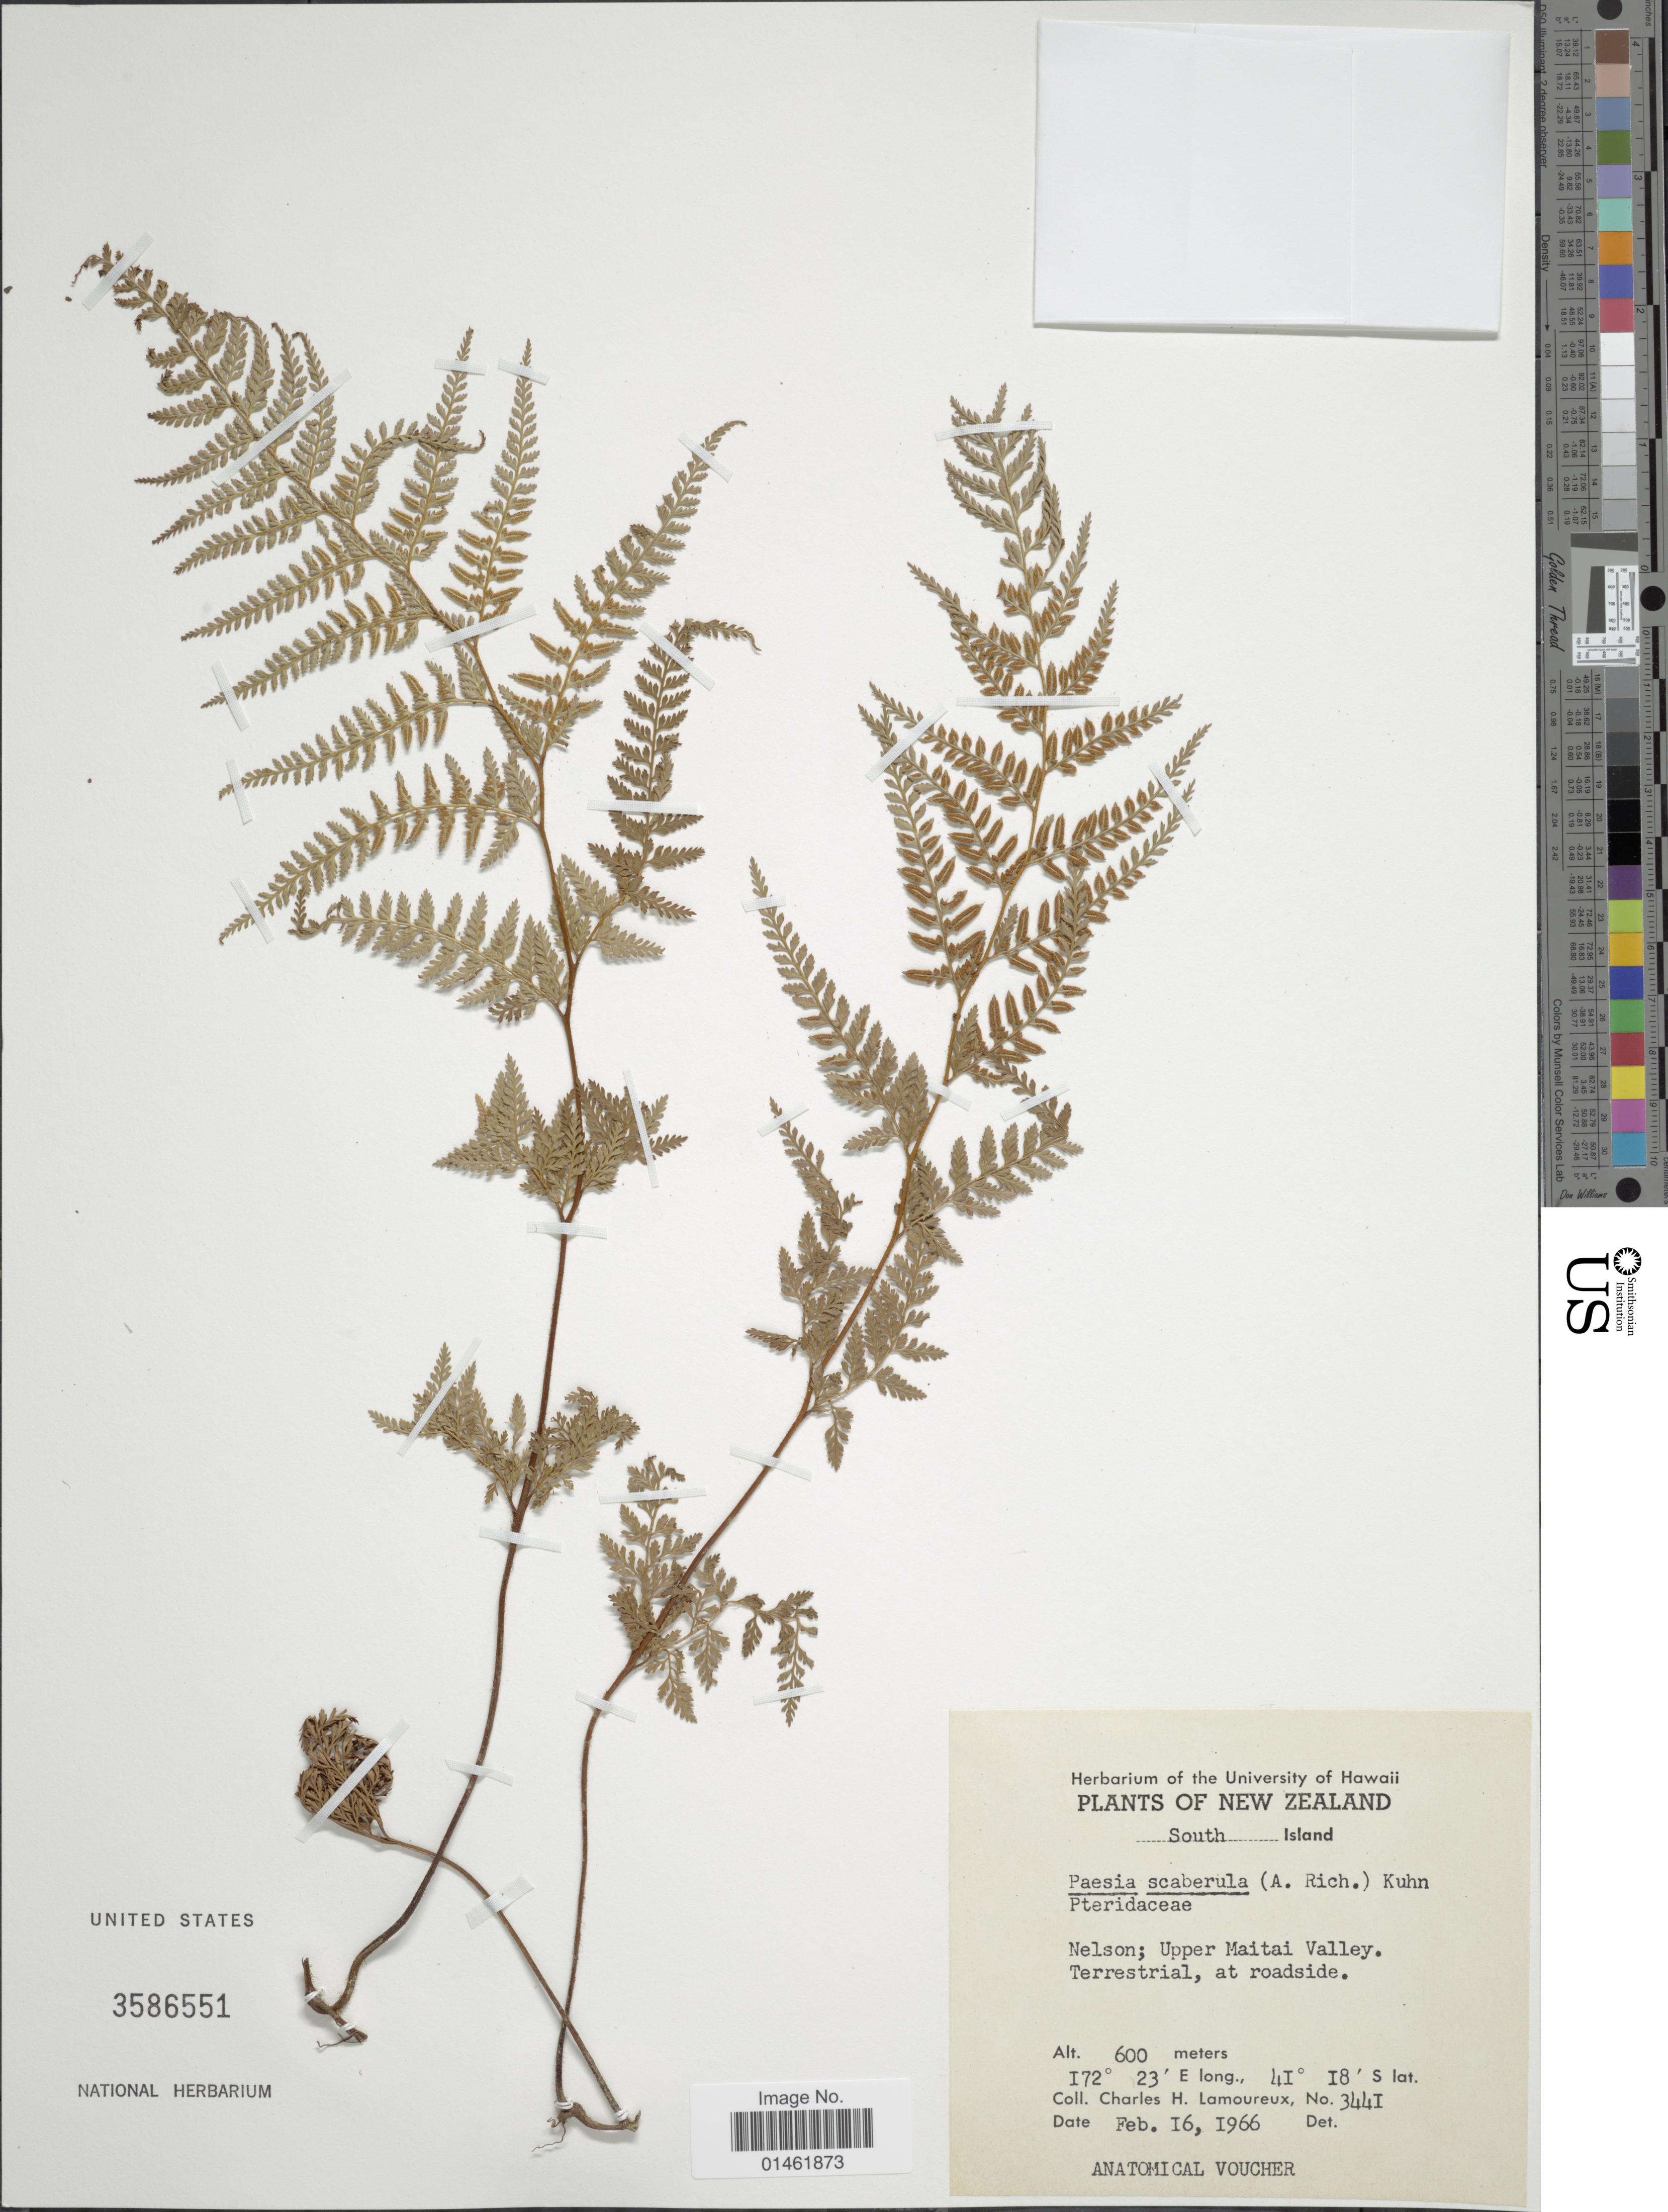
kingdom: Plantae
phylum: Tracheophyta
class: Polypodiopsida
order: Polypodiales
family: Dennstaedtiaceae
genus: Paesia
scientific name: Paesia scaberula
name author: Kuhn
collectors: C. H. Lamoureux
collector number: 3441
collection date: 1966-02-16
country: New Zealand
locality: New Zealand, South Island, Nelson; Upper Maitai valley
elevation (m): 600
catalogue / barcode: US 3586551